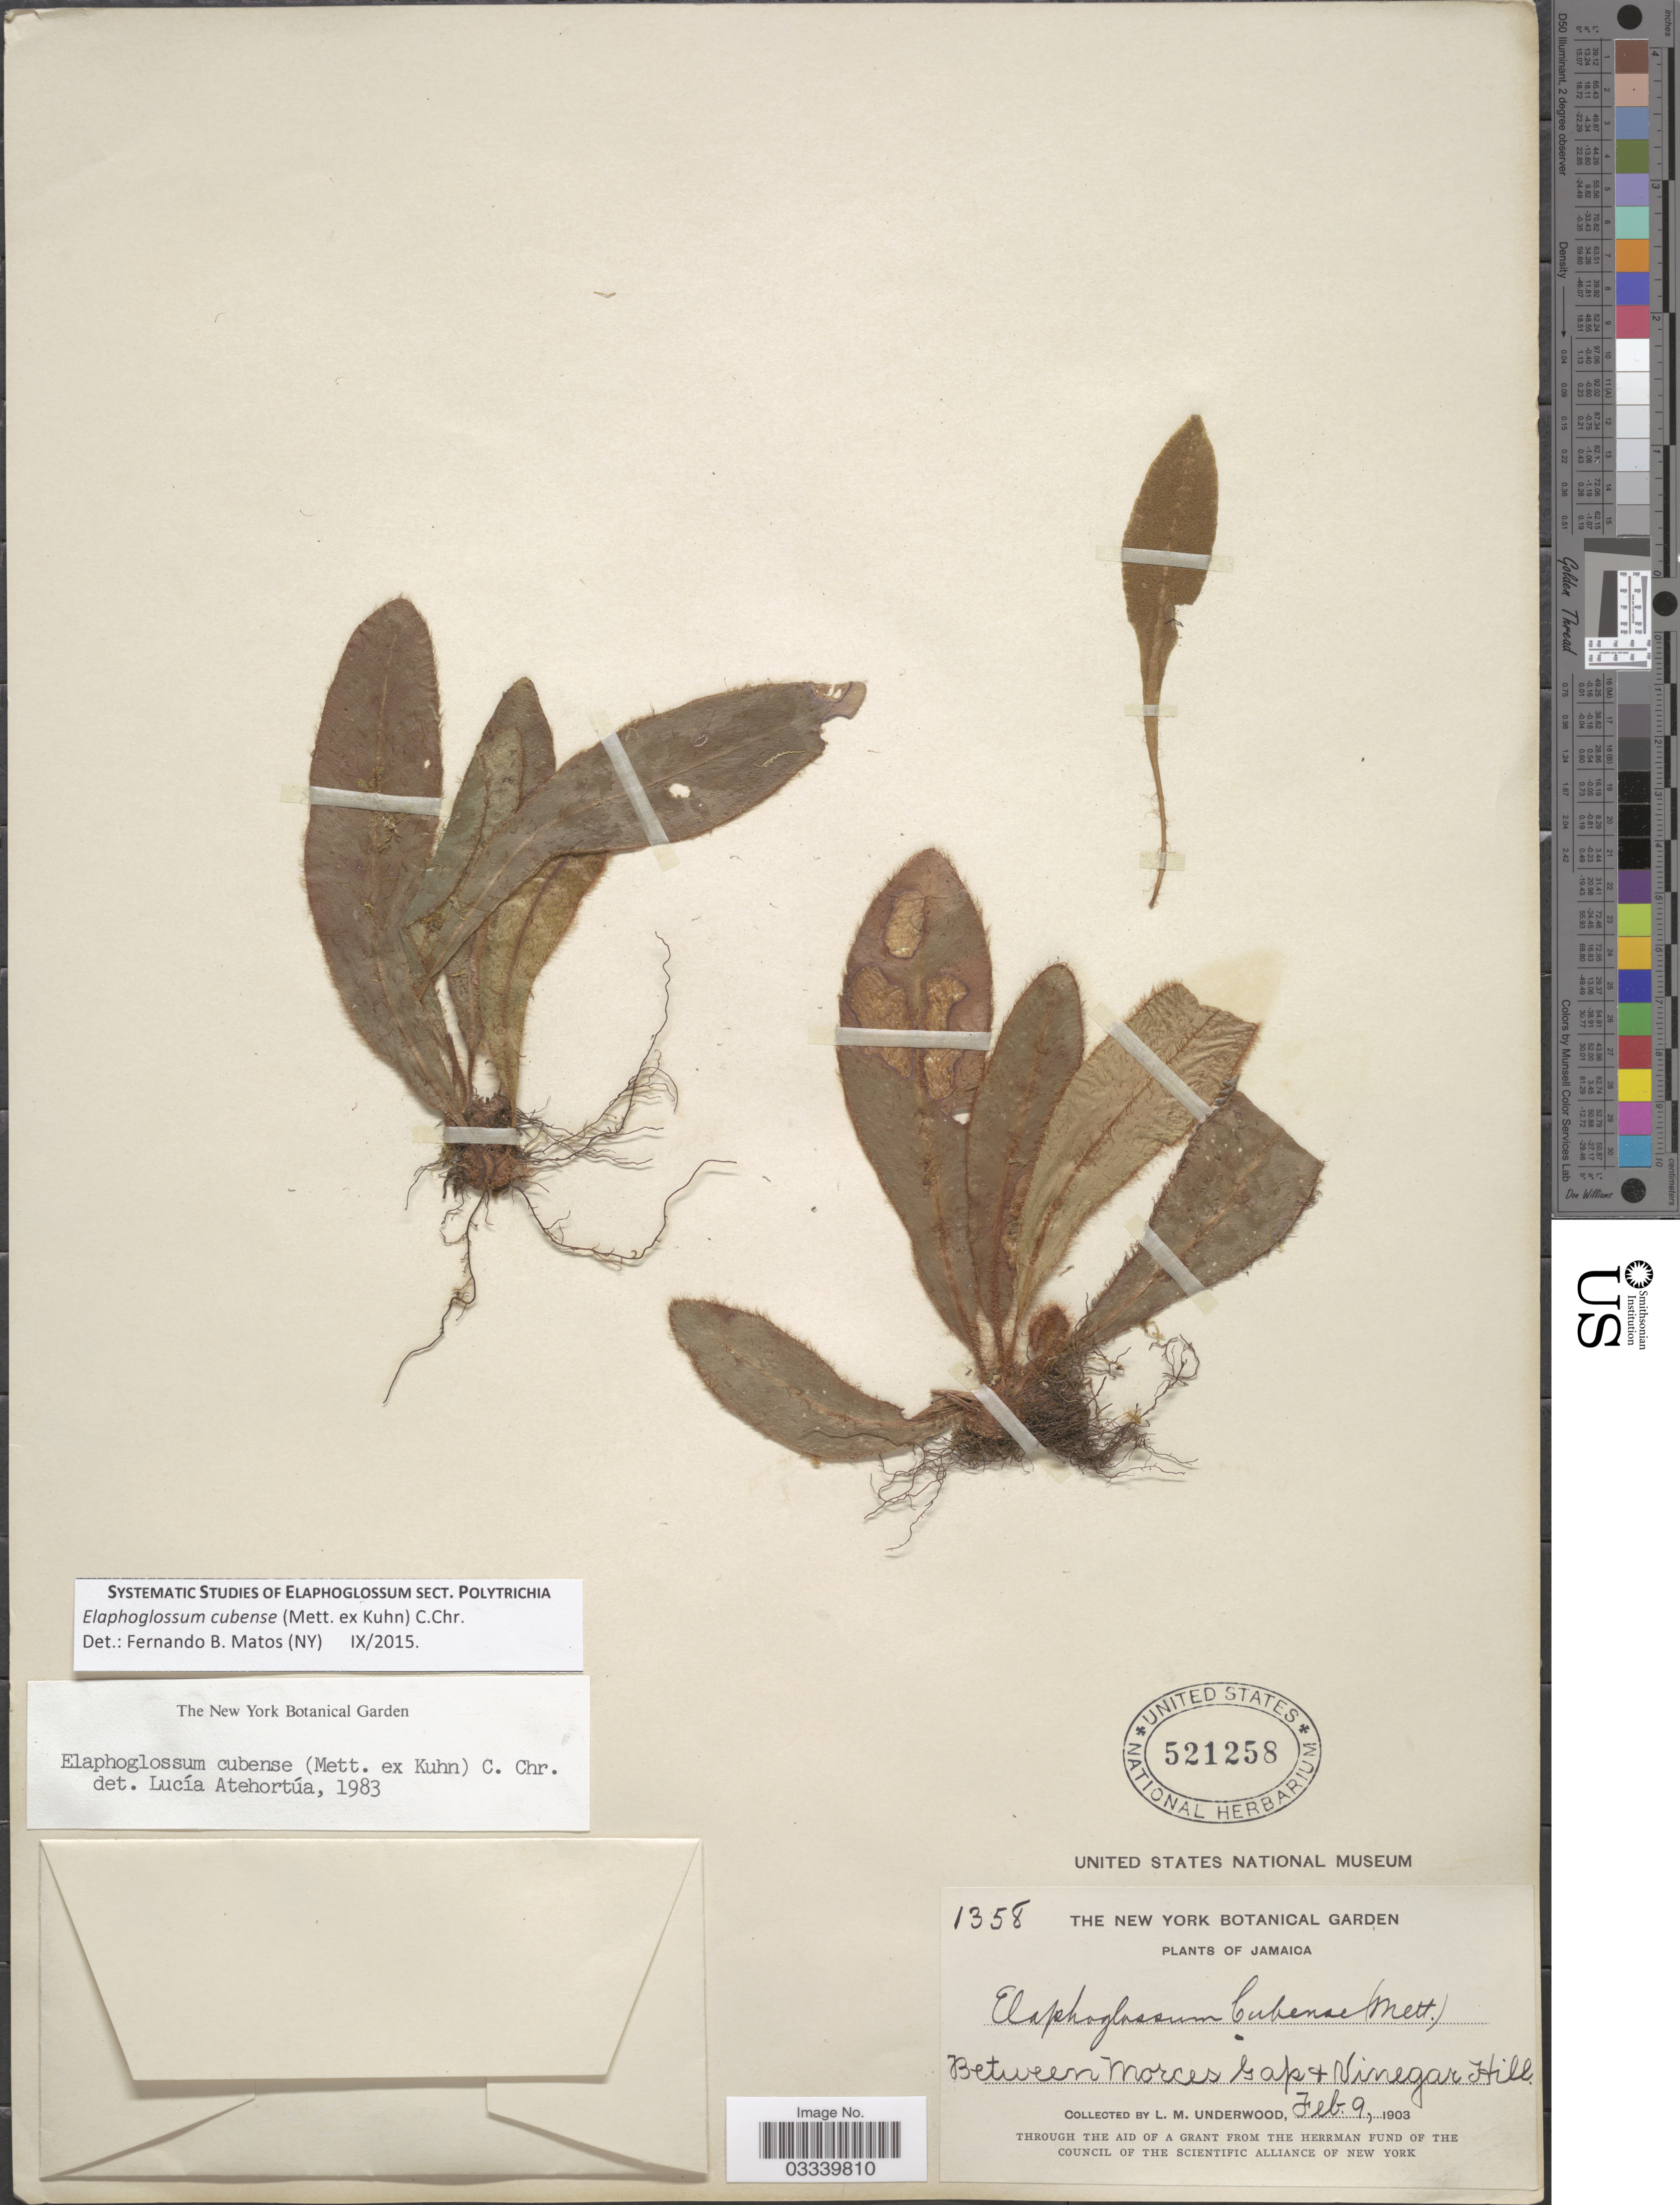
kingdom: Plantae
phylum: Tracheophyta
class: Polypodiopsida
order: Polypodiales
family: Dryopteridaceae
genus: Elaphoglossum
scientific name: Elaphoglossum cubense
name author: (Mett. ex Kuhn) C. Chr.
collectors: L. M. Underwood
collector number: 1358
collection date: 1903-02-09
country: Jamaica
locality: Between Morces Gap + Vinegar Hill.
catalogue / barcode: US 521258